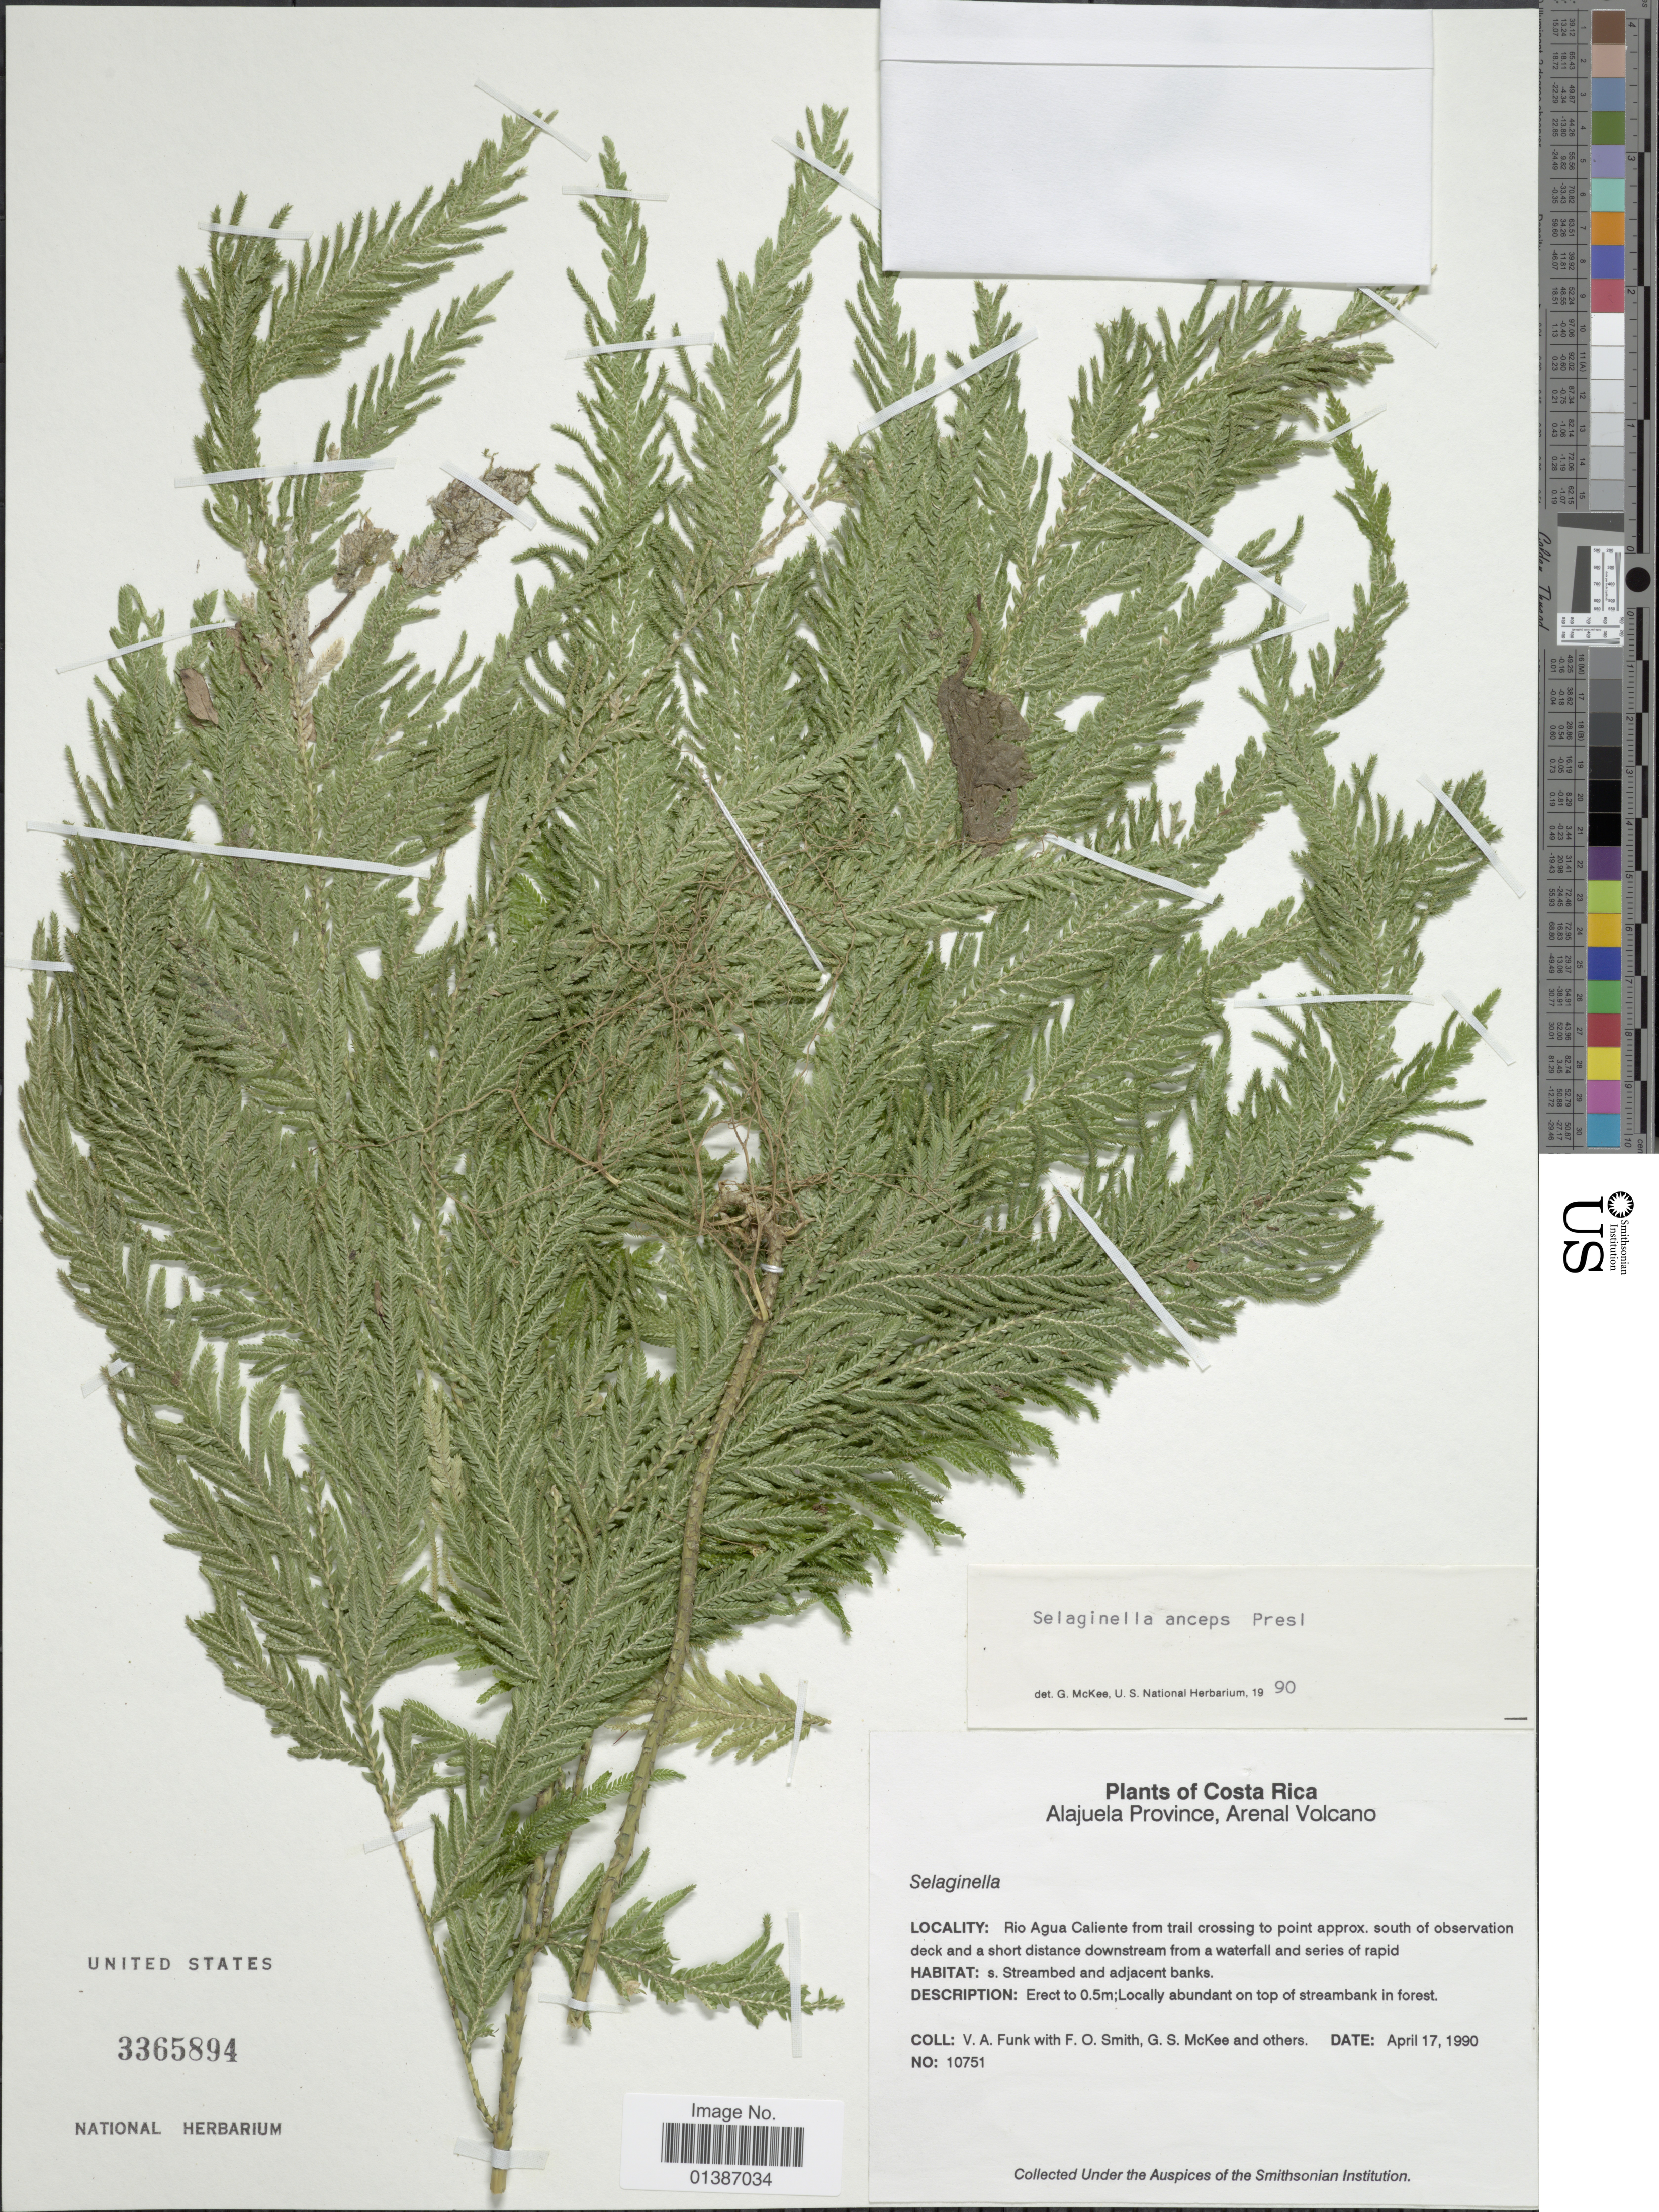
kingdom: Plantae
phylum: Tracheophyta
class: Lycopodiopsida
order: Selaginellales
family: Selaginellaceae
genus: Selaginella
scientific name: Selaginella anceps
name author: (C. Presl)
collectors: V. Funk, F. Smith, G. S. McKee & et al.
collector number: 10751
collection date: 1990-04-17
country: Costa Rica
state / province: Alajuela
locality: Alajuela Province, Arenal Volcano. Rio Agua Caliente from trail crossing to point approx. south of observation deck and a short distance downstream from a waterfall and series of rapid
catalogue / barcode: US 3365894